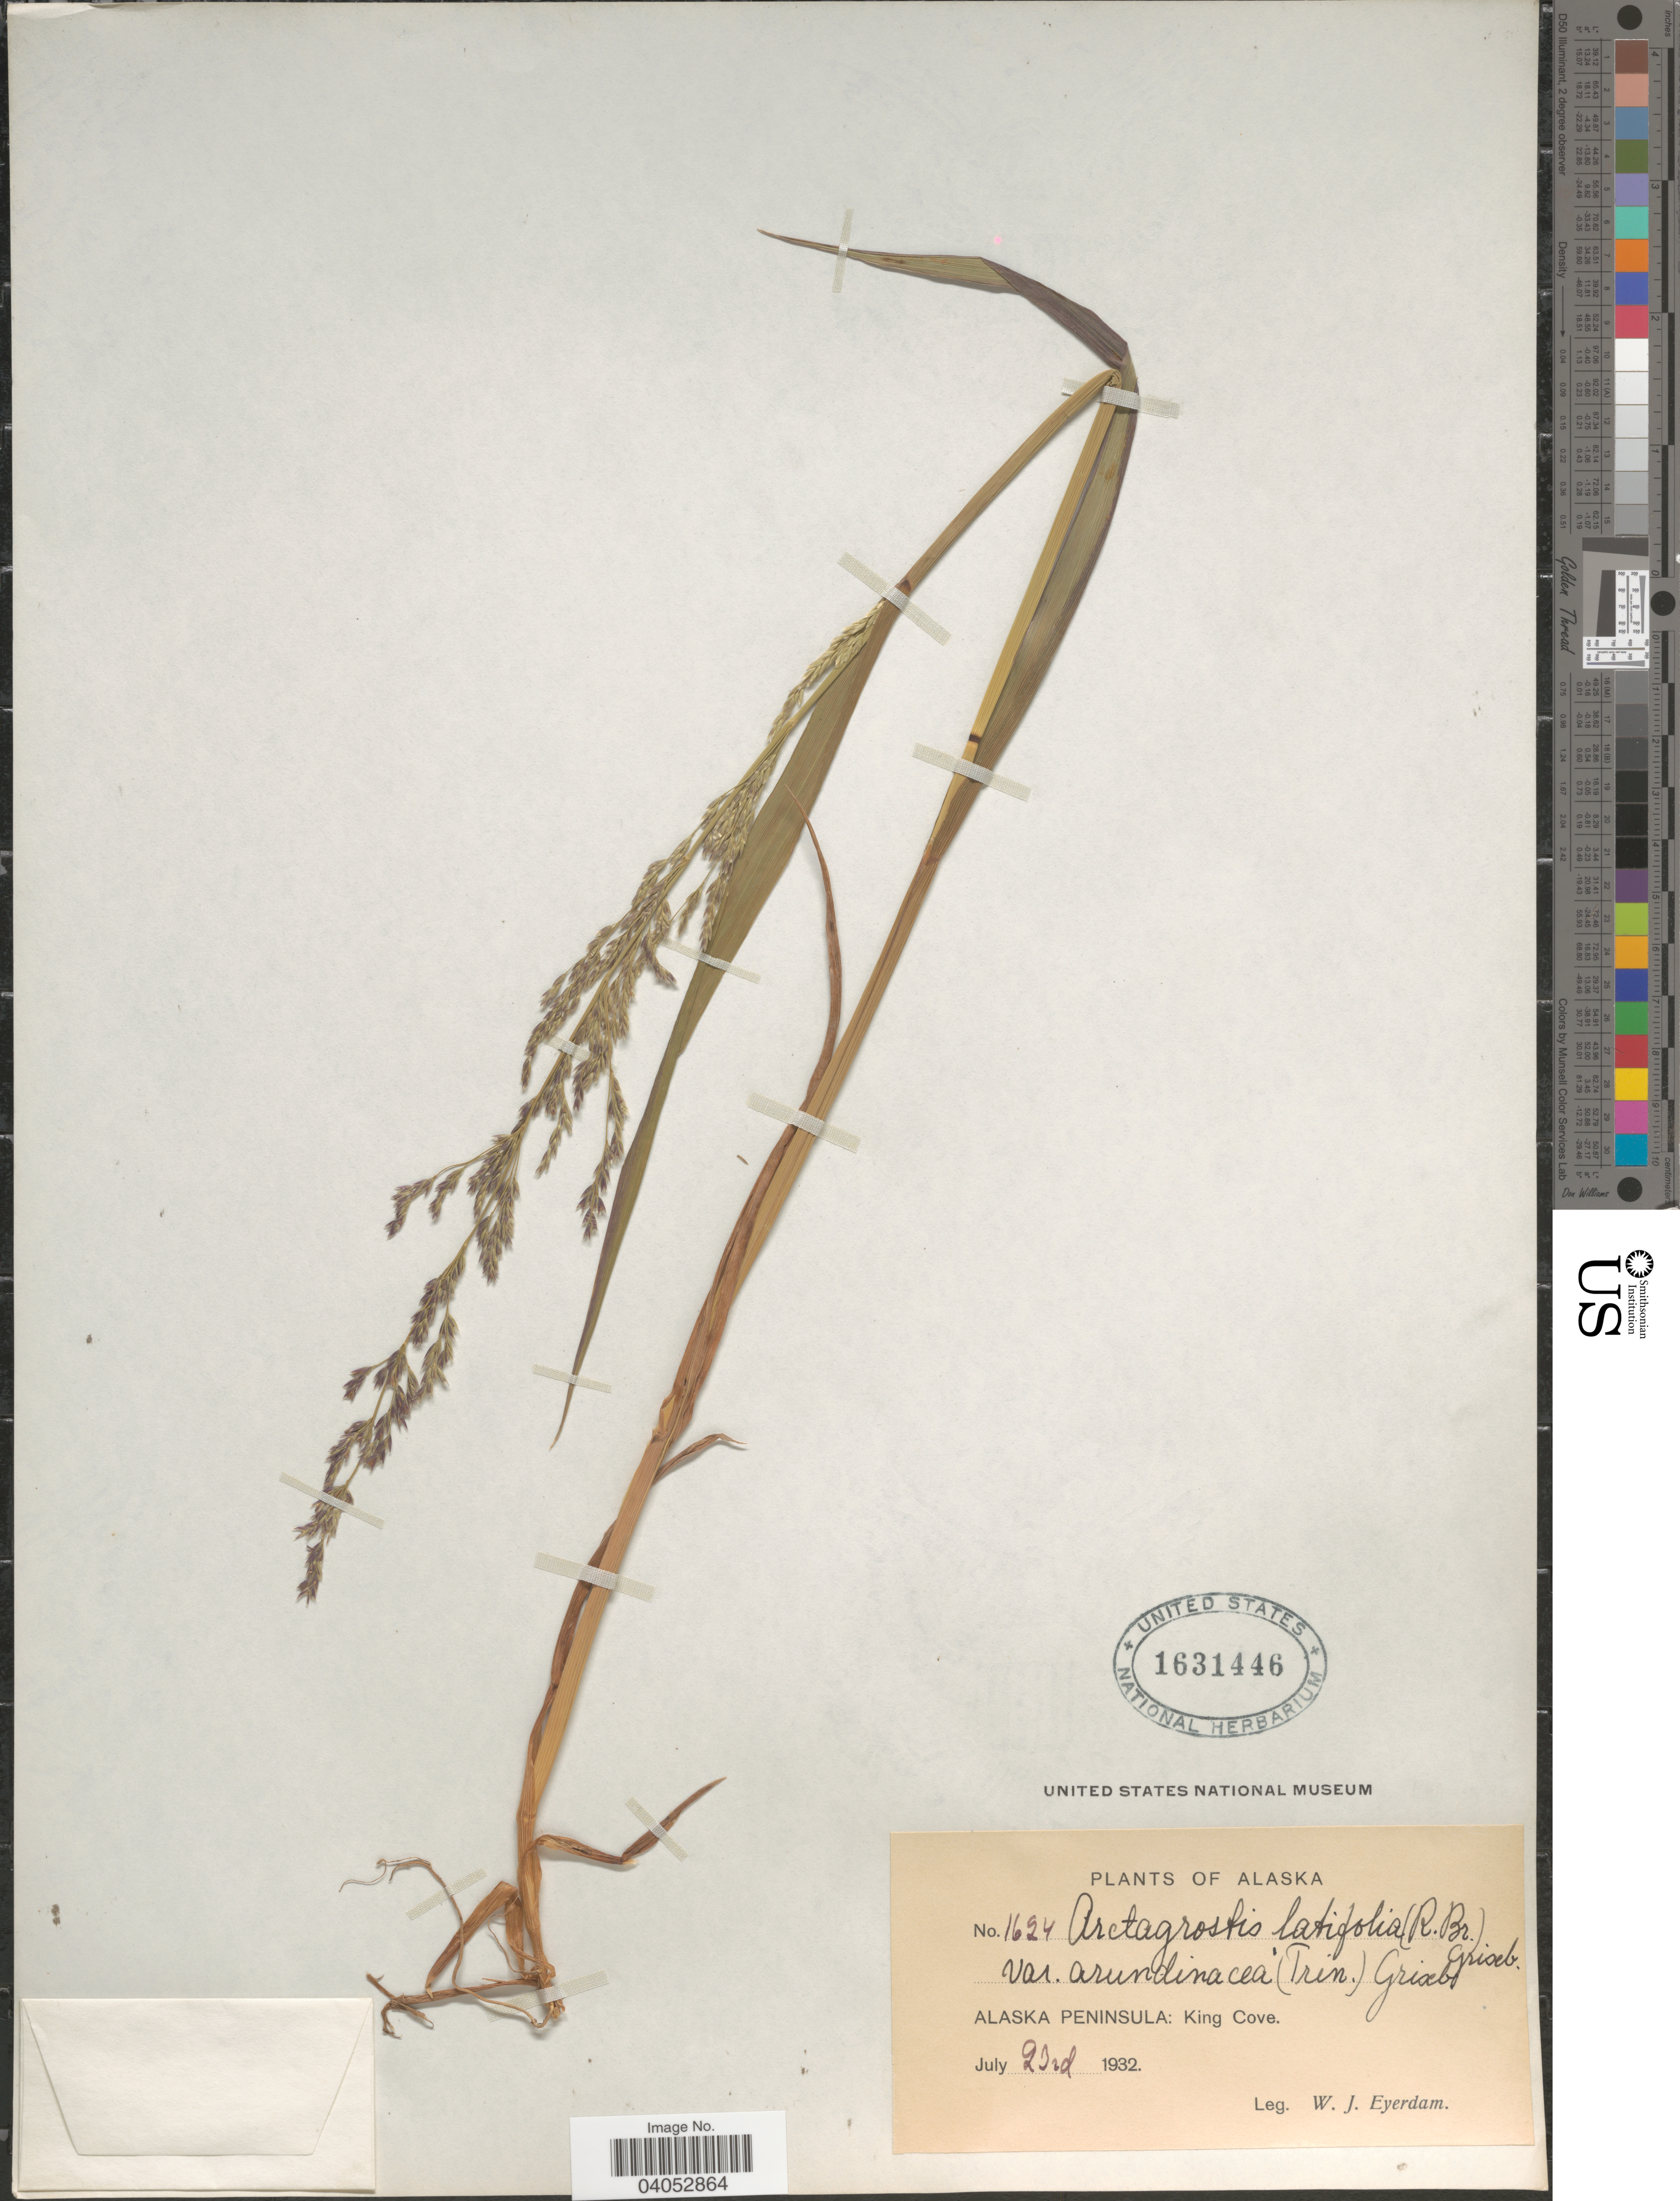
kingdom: Plantae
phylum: Tracheophyta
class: Liliopsida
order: Poales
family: Poaceae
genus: Arctagrostis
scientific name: Arctagrostis latifolia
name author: (R. Br.) Griseb.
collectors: W. J. Eyerdam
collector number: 1624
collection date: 1932-07-23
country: United States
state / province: Alaska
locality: Alaska Peninsula: King Cove.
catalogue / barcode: US 1631446